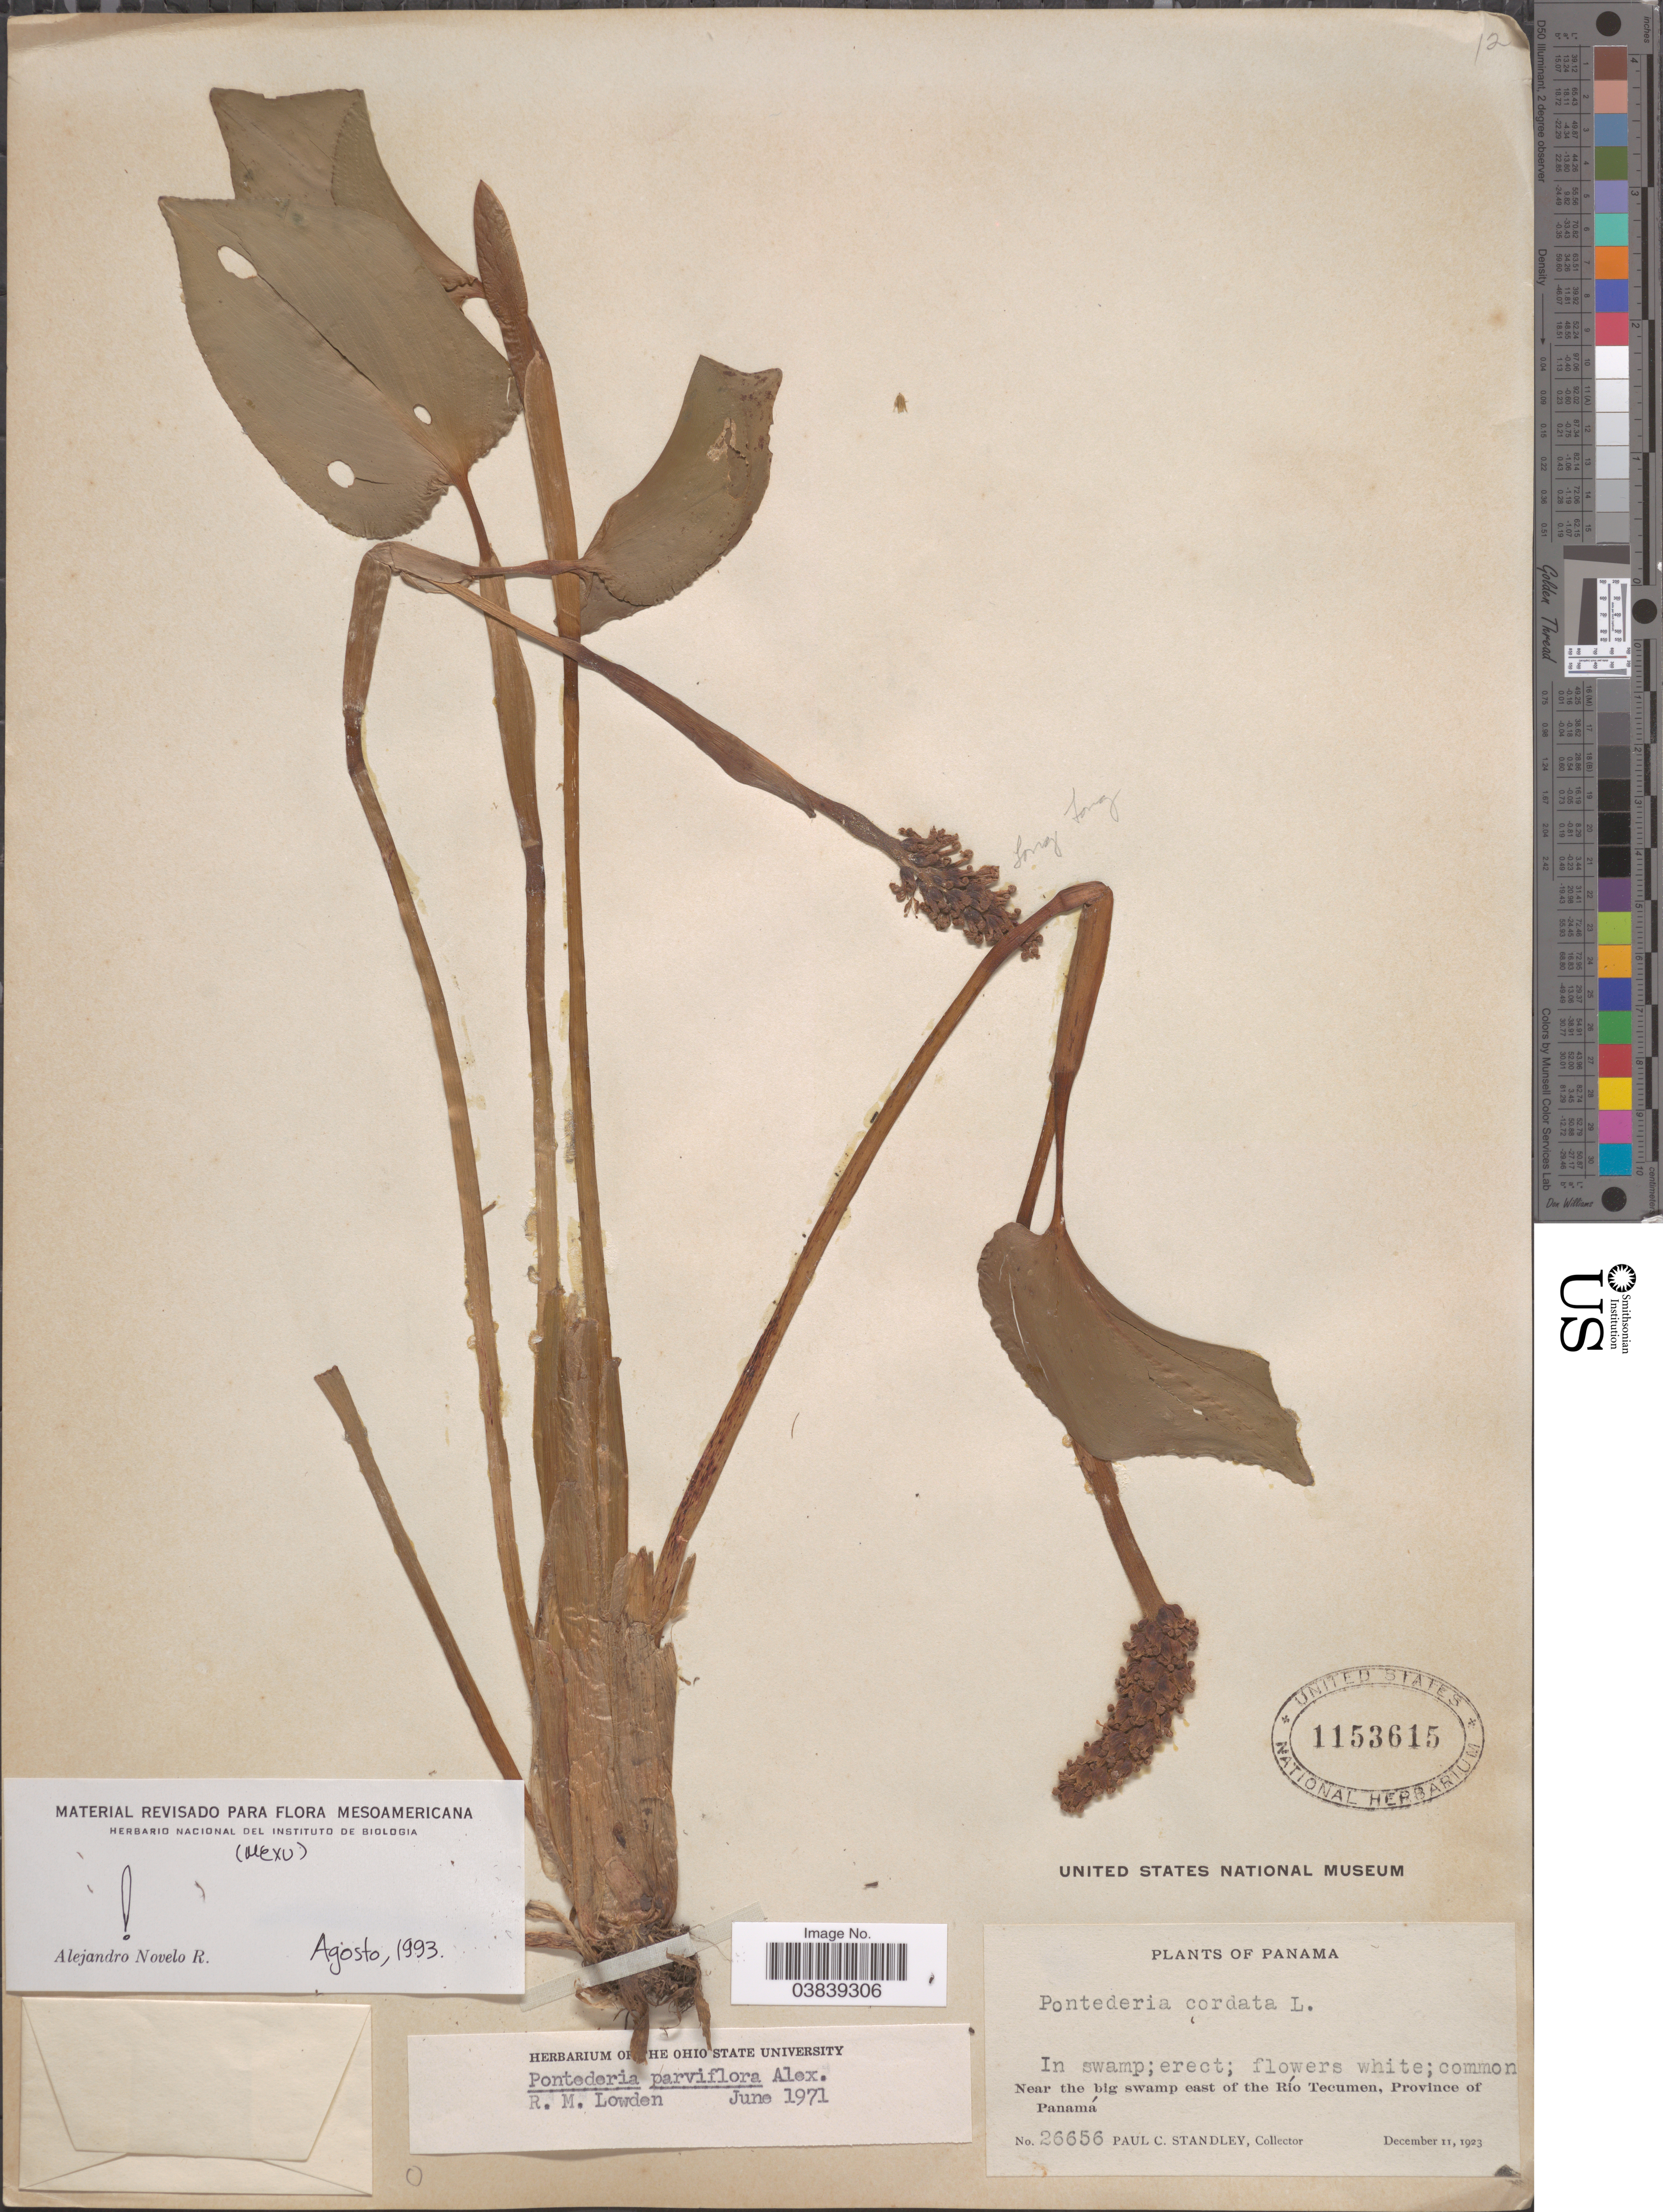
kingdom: Plantae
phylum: Tracheophyta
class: Liliopsida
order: Commelinales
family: Pontederiaceae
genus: Pontederia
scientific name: Pontederia parviflora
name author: Alexander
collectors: P. C. Standley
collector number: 26656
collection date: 1923-12-11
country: Panama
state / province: Panamá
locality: Near the big swamp east of the Río Tecumen.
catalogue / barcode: US 1153615